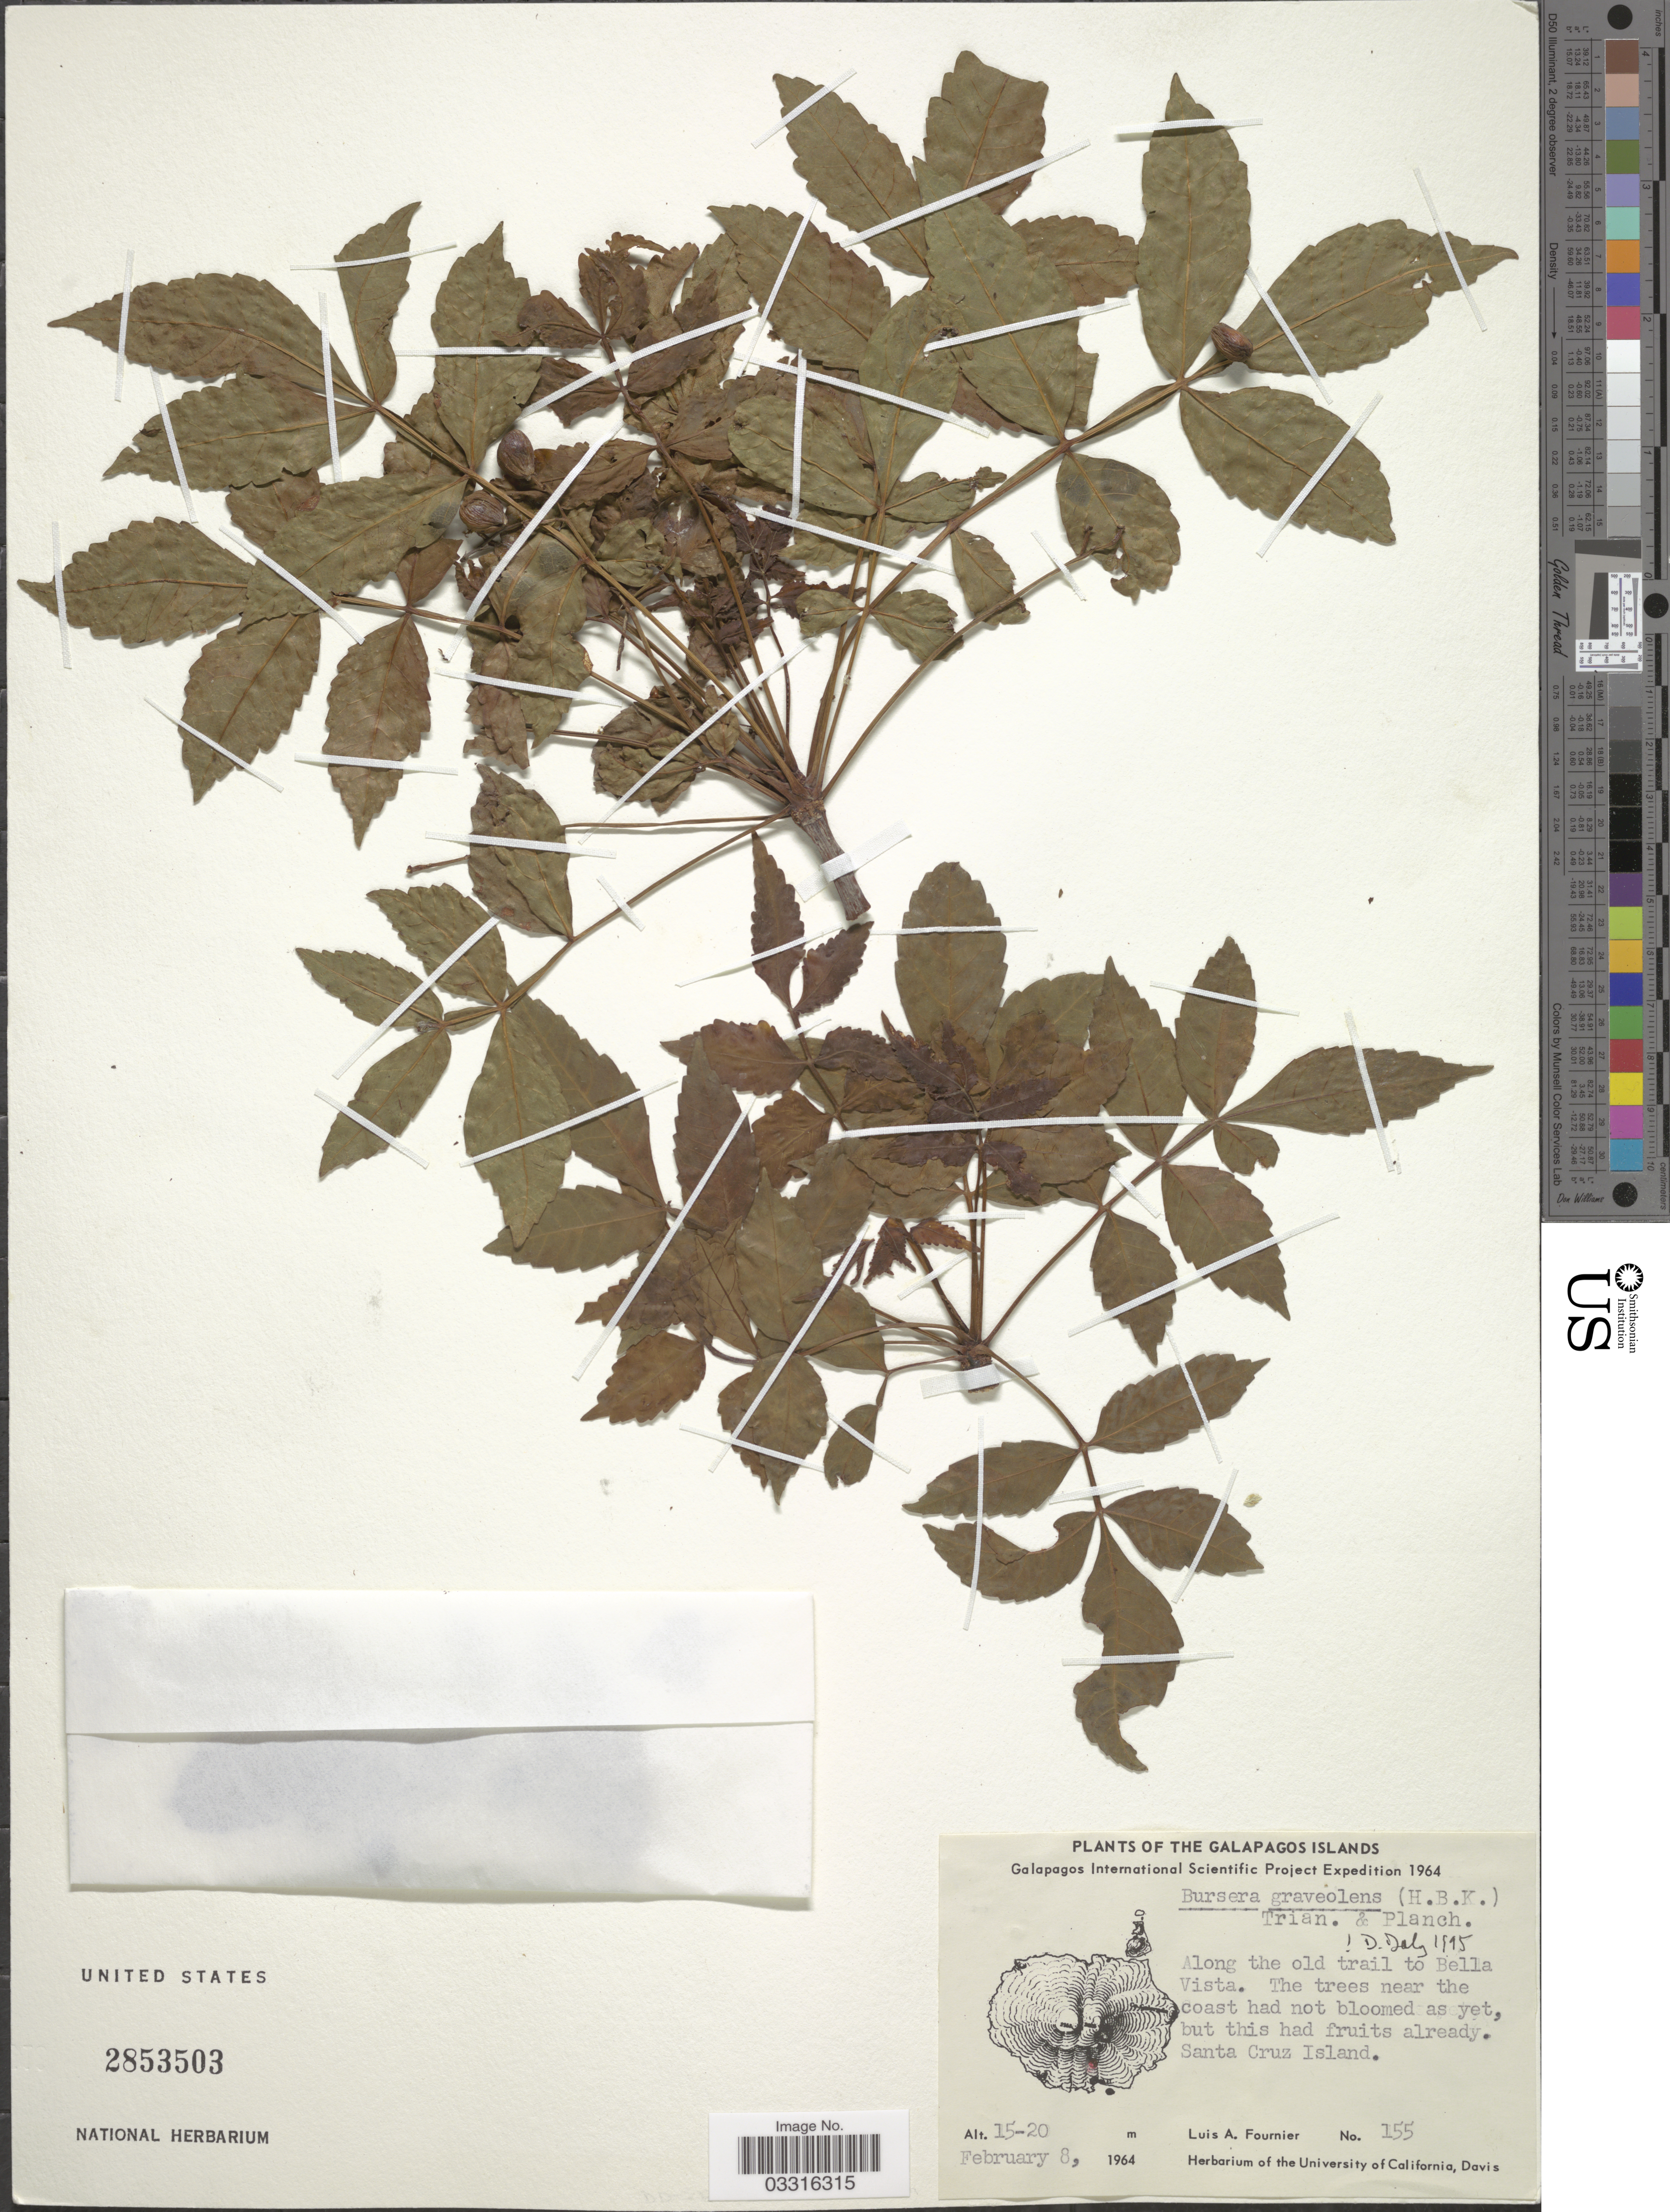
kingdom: Plantae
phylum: Tracheophyta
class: Magnoliopsida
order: Sapindales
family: Burseraceae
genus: Bursera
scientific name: Bursera graveolens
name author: (Kunth) Triana & Planch.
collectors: L. A. Fournier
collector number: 155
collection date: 1964-02-08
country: Ecuador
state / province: Colón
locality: The Galapagos Islands, Along the old trail to Bella Vista. Santa Cruz Island.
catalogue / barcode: US 2853503